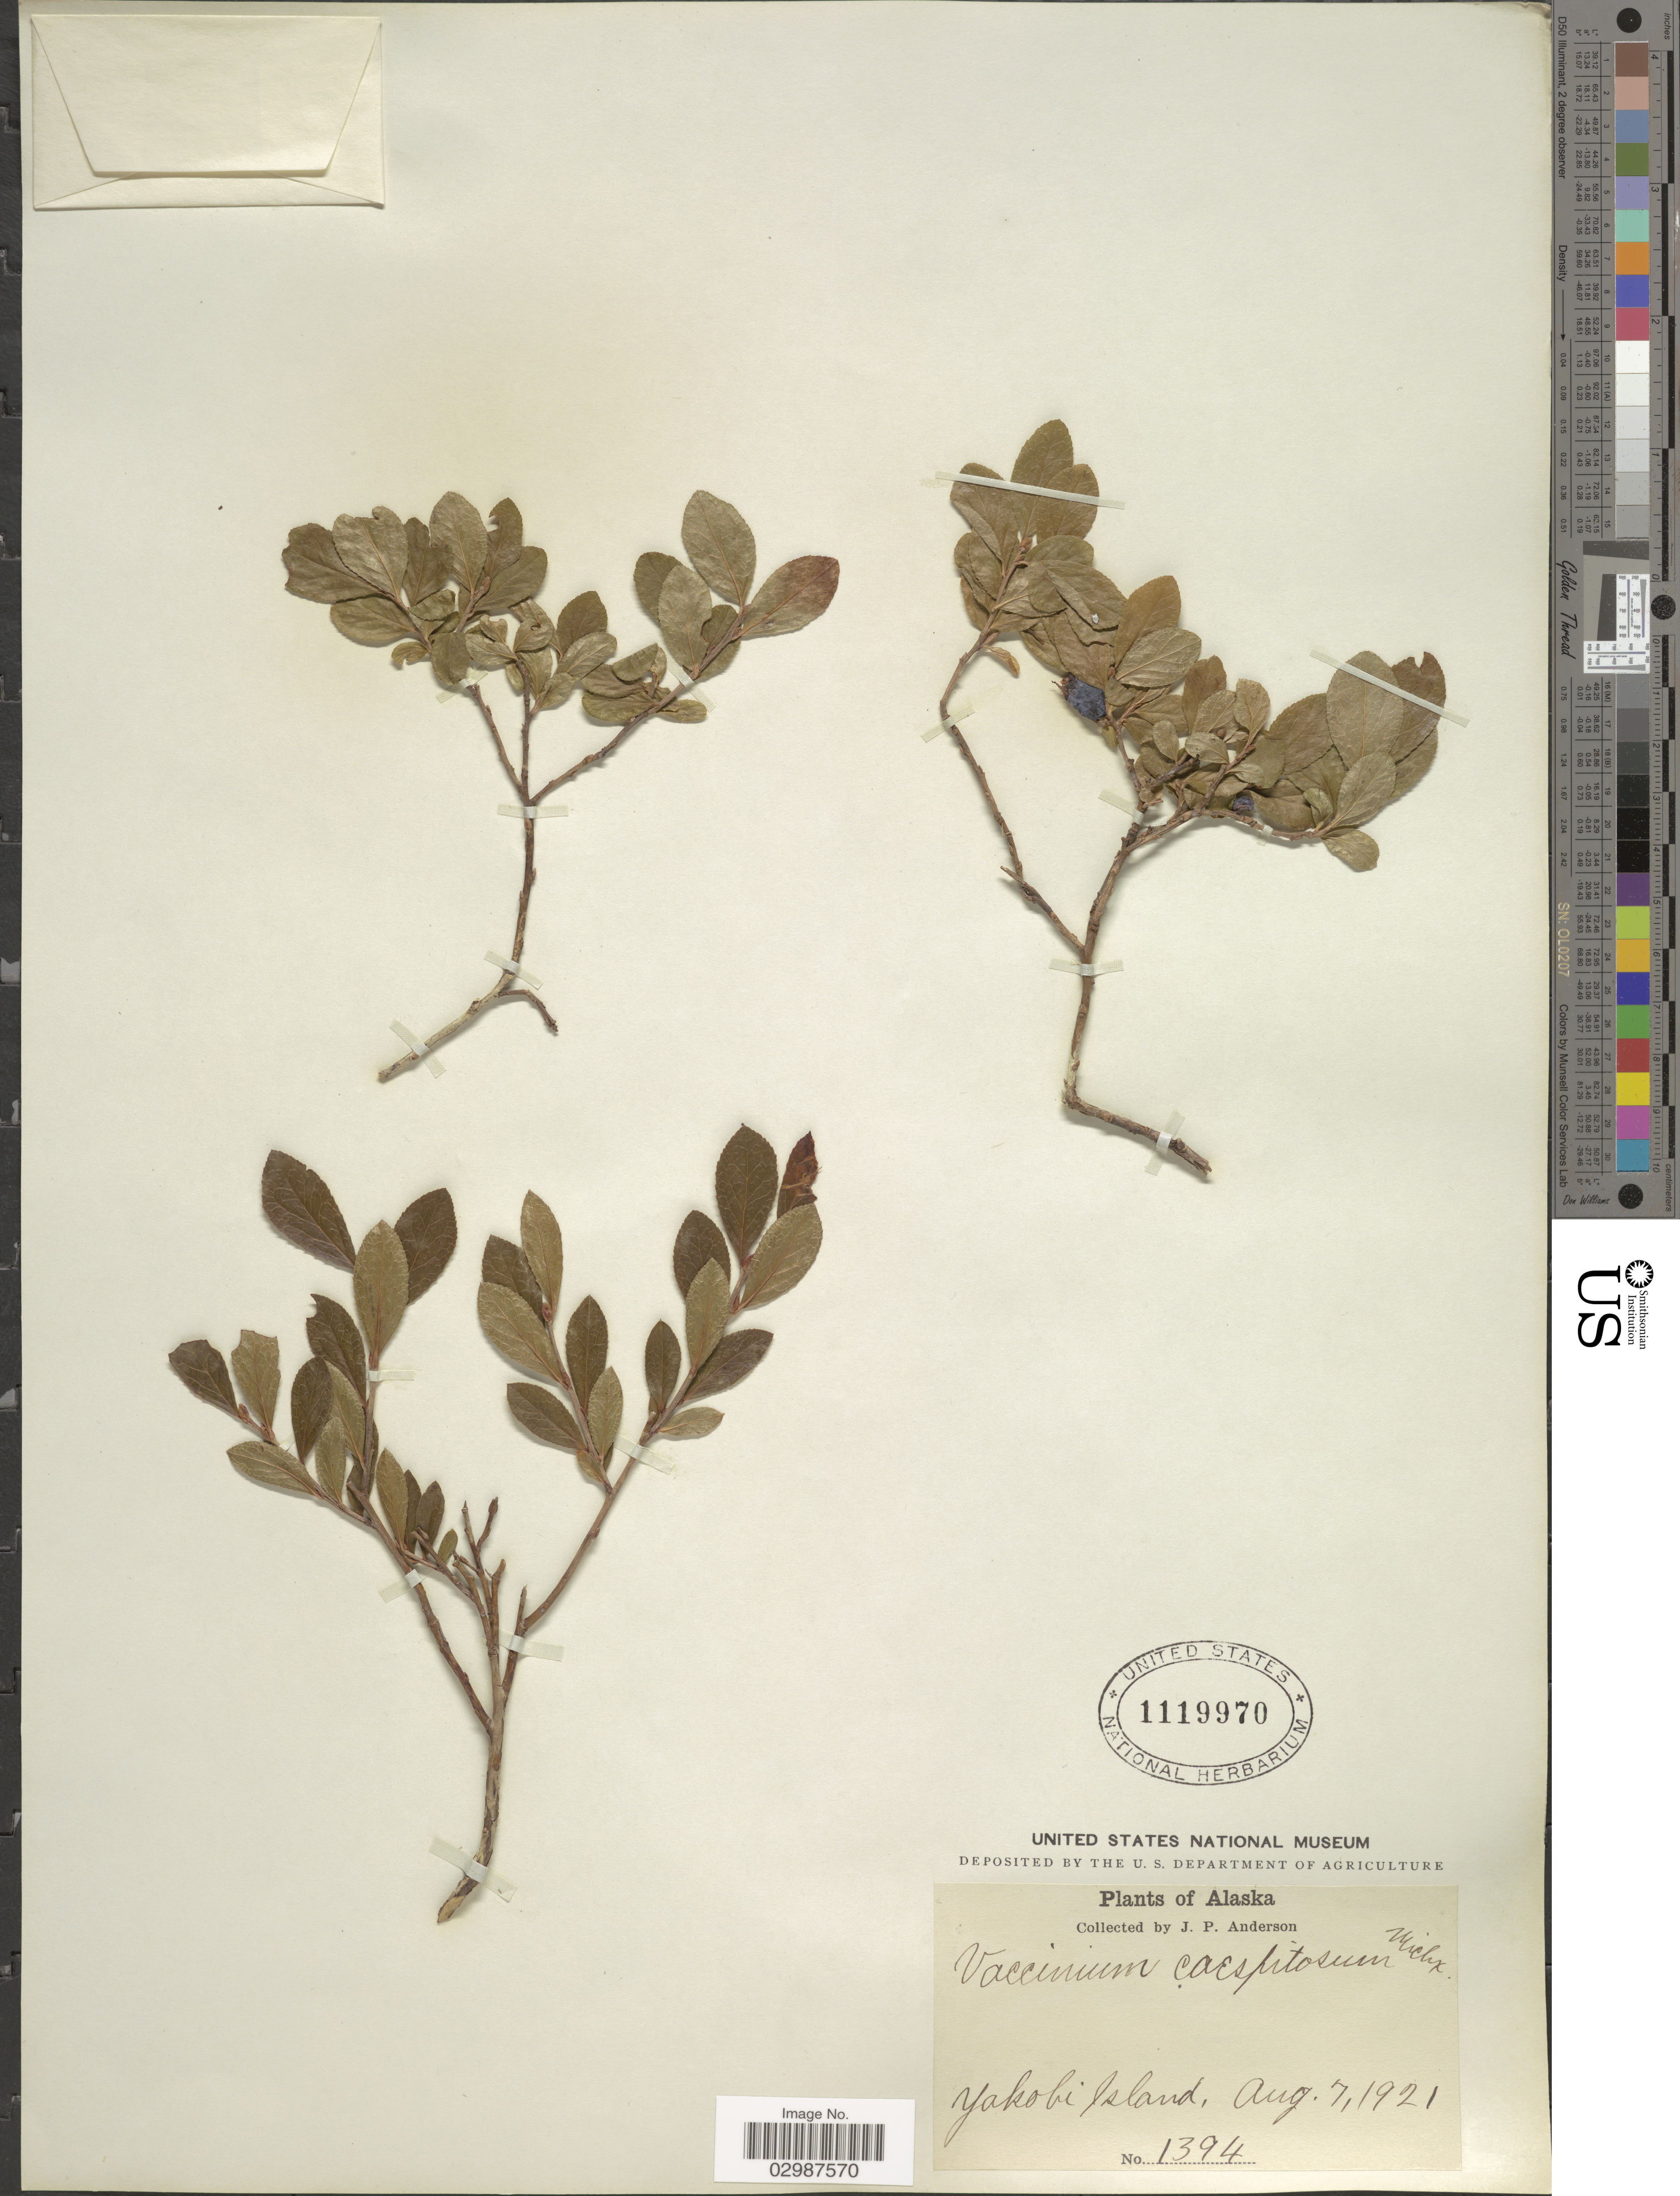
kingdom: Plantae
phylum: Tracheophyta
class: Magnoliopsida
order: Ericales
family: Ericaceae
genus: Vaccinium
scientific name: Vaccinium caespitosum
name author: Michx.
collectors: J. P. Anderson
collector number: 1394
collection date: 1921-08-07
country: United States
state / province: Alaska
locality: Yakobi Island.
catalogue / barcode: US 1119970